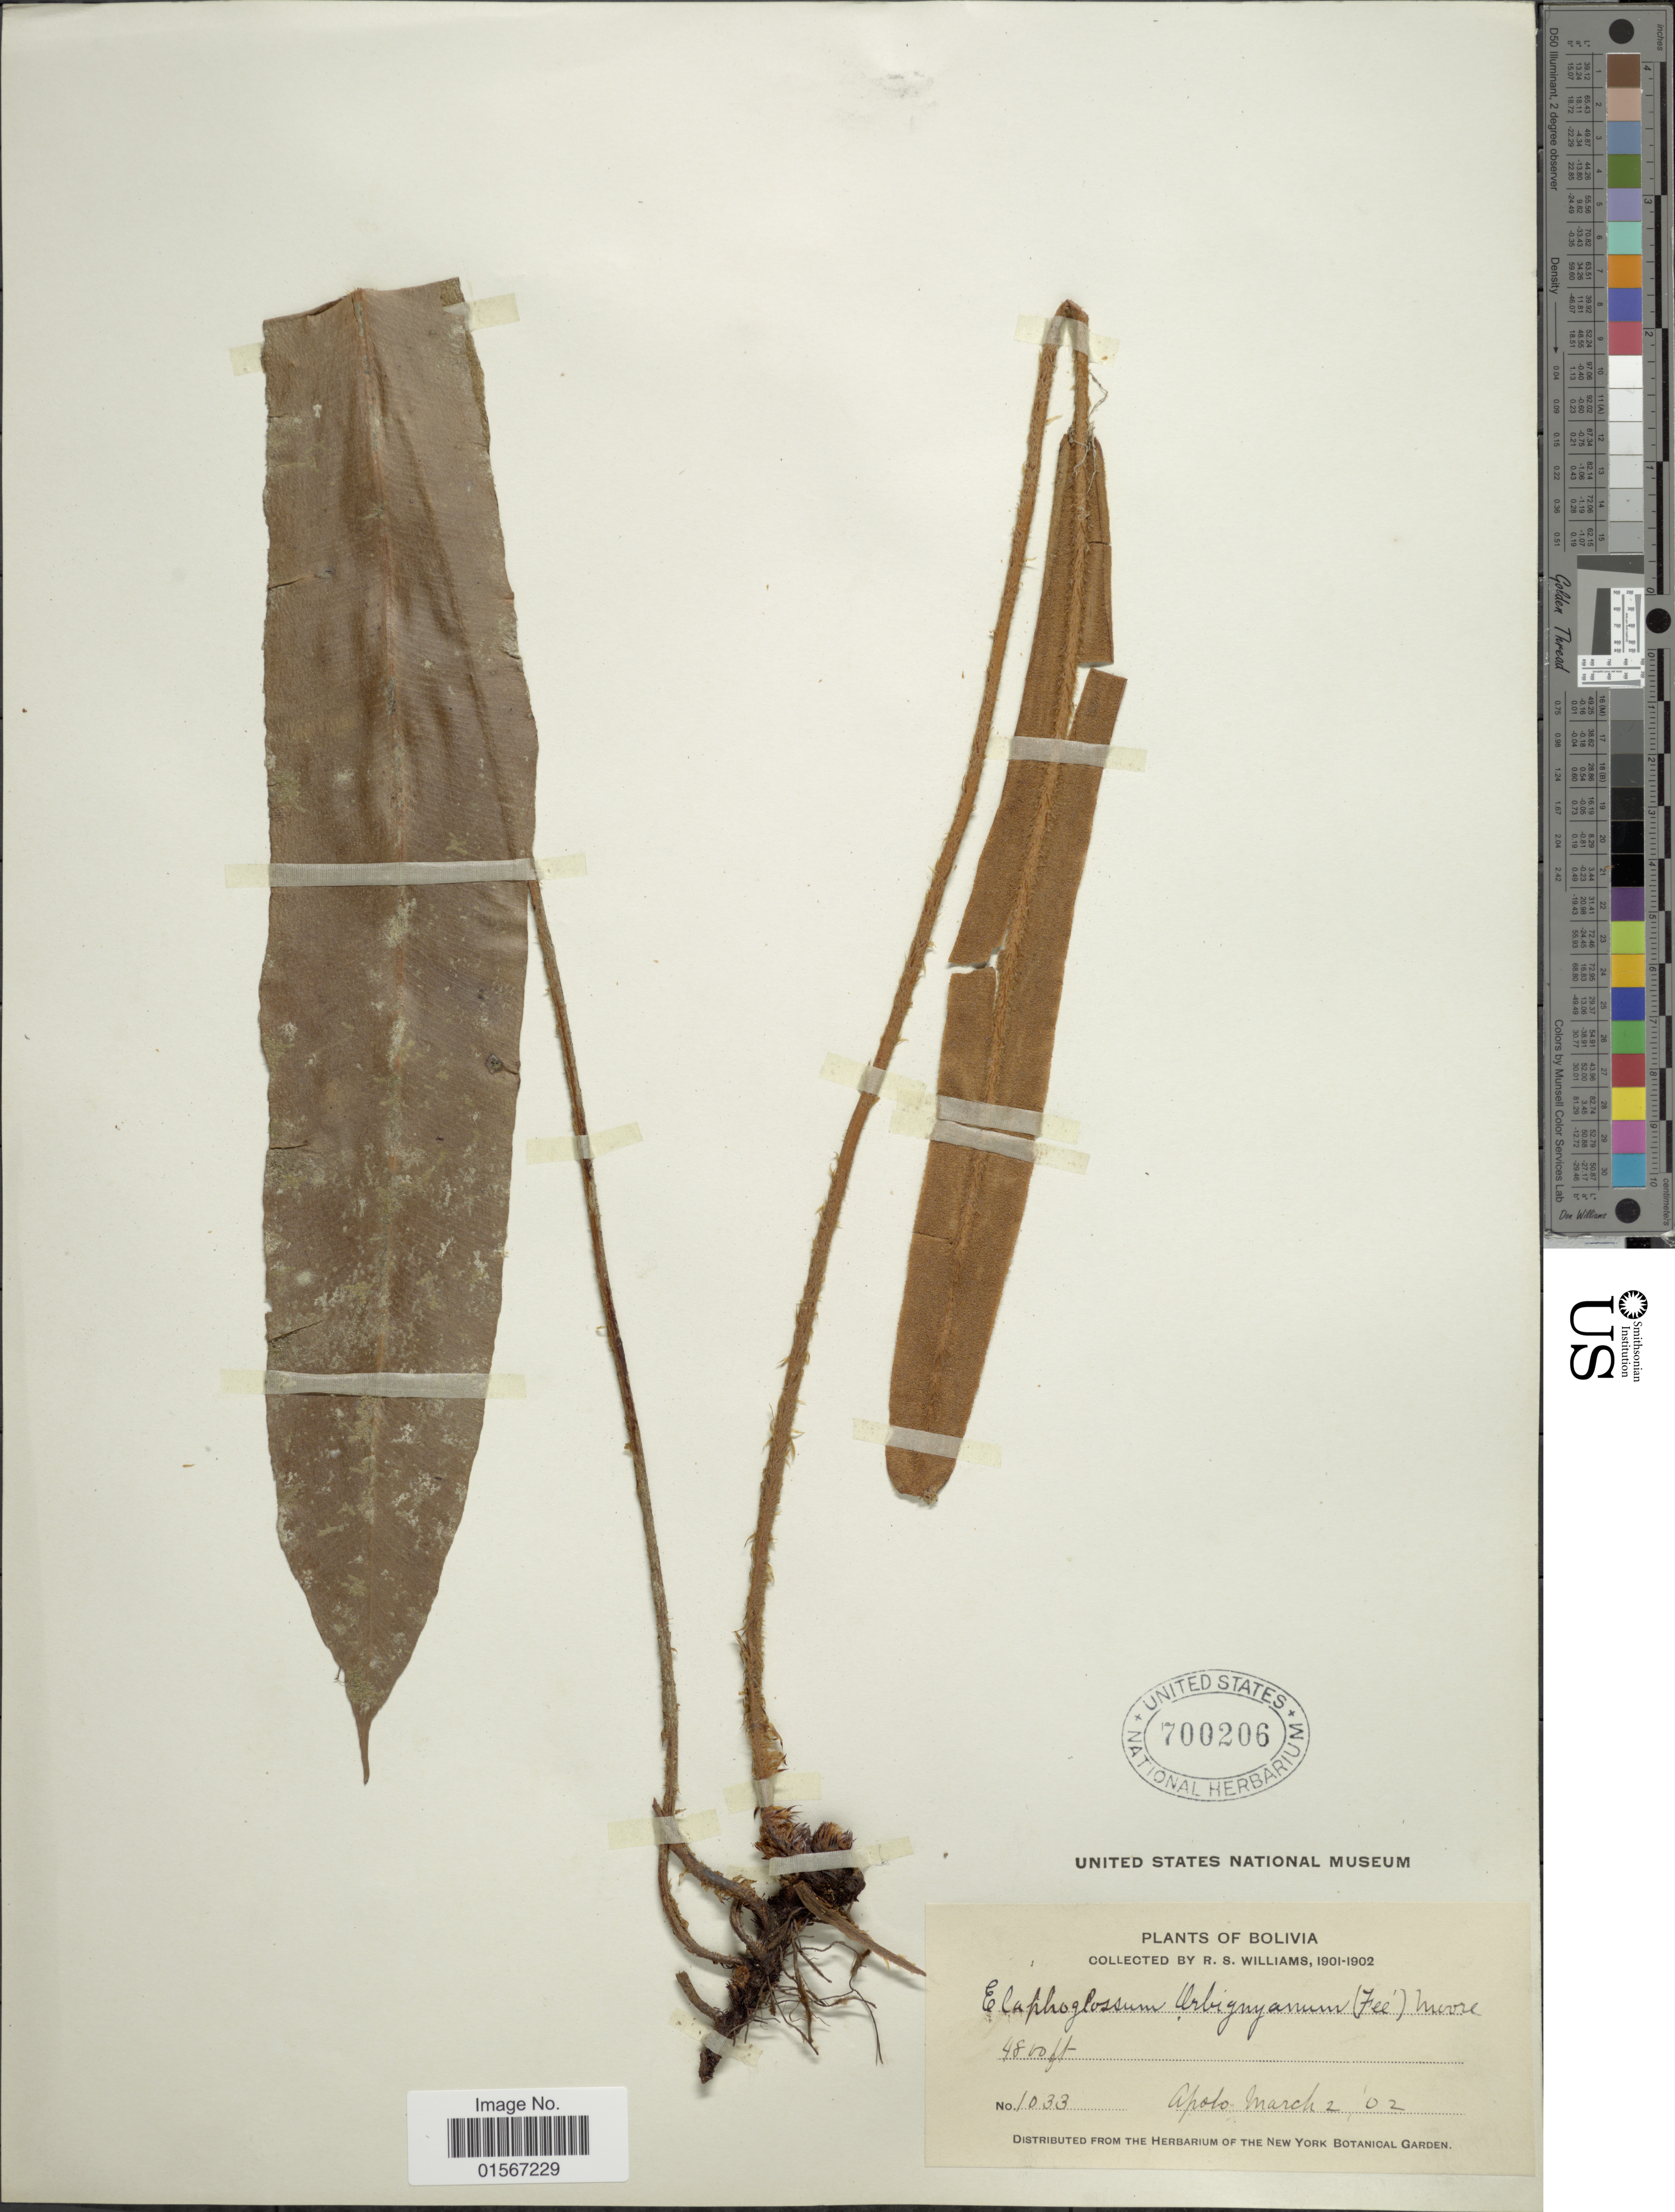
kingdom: Plantae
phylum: Tracheophyta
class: Polypodiopsida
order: Polypodiales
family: Dryopteridaceae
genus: Elaphoglossum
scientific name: Elaphoglossum orbignyanum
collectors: R. S. Williams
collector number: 1033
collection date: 1902-03-02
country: Bolivia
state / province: La Paz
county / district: Franz Tamayo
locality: Apolo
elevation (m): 1463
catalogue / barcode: US 700206